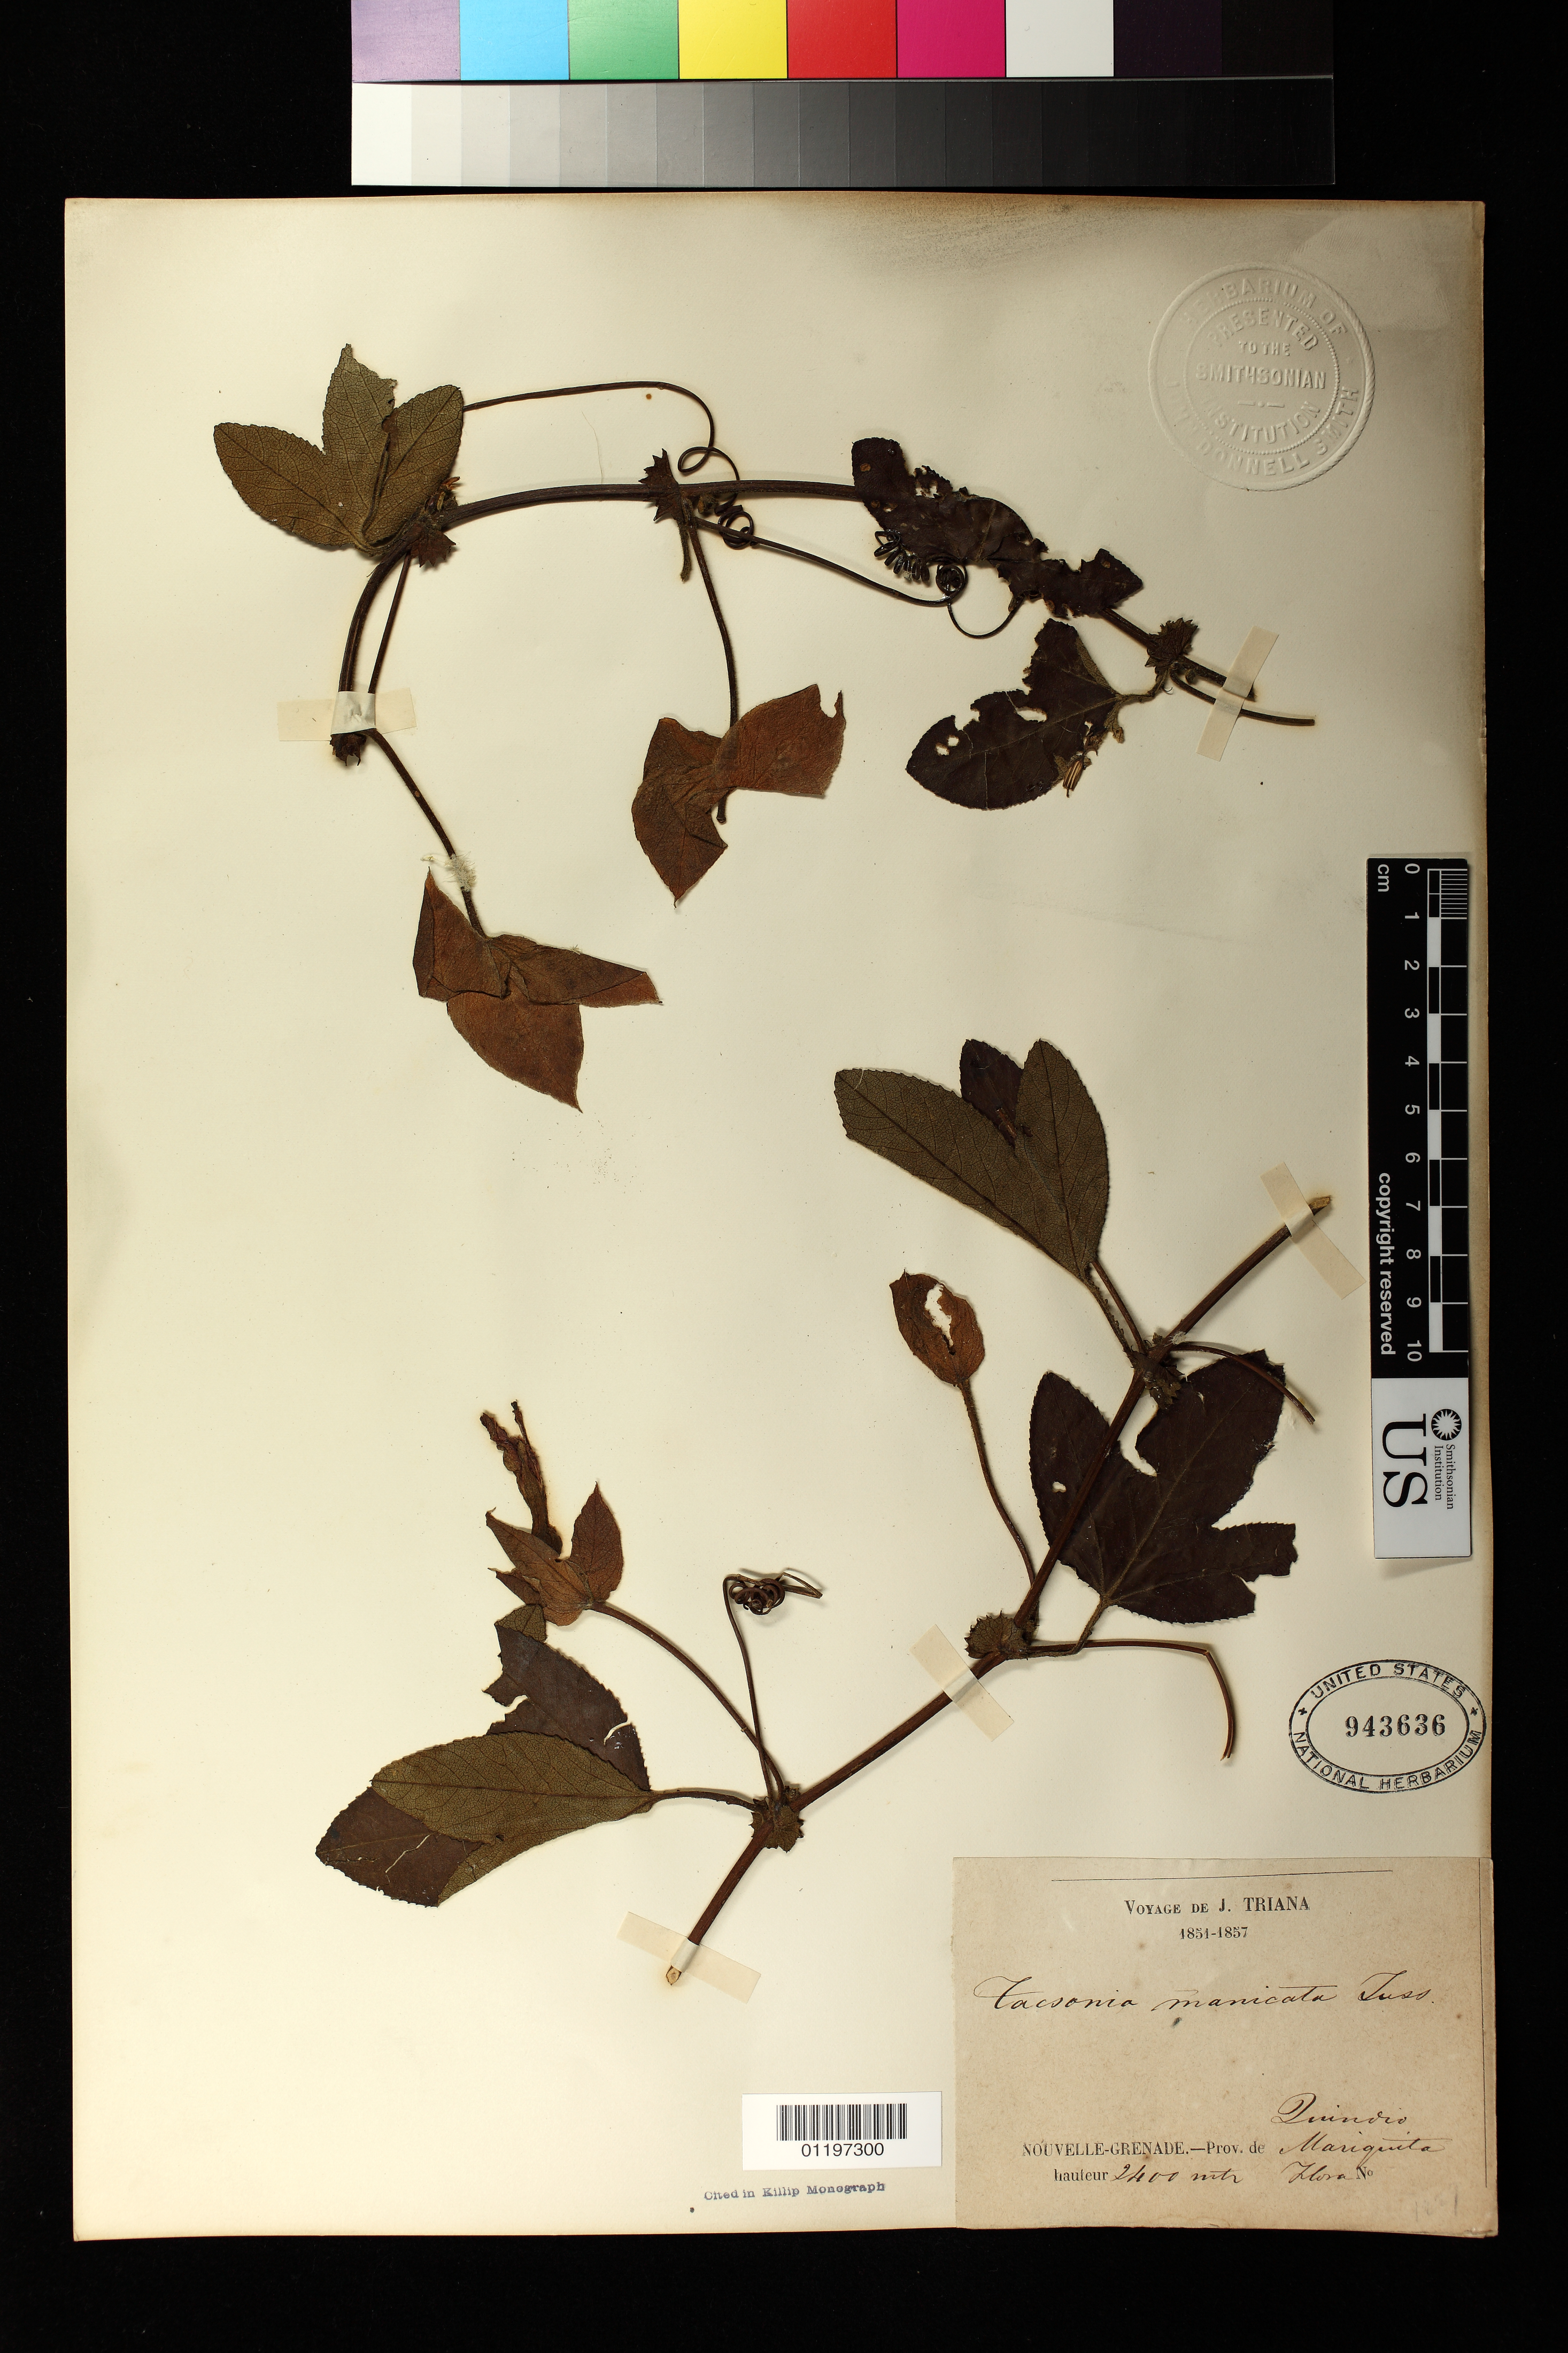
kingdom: Plantae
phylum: Tracheophyta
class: Magnoliopsida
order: Malpighiales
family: Passifloraceae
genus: Passiflora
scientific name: Passiflora manicata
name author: (Juss.) Pers.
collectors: J. J. Triana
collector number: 1229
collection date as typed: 1851 to -- --- 1857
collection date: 1851/1857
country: Colombia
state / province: Tolima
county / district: Mariquita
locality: Quindio, Nouvelle - Grenade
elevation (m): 2400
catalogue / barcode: US 943636